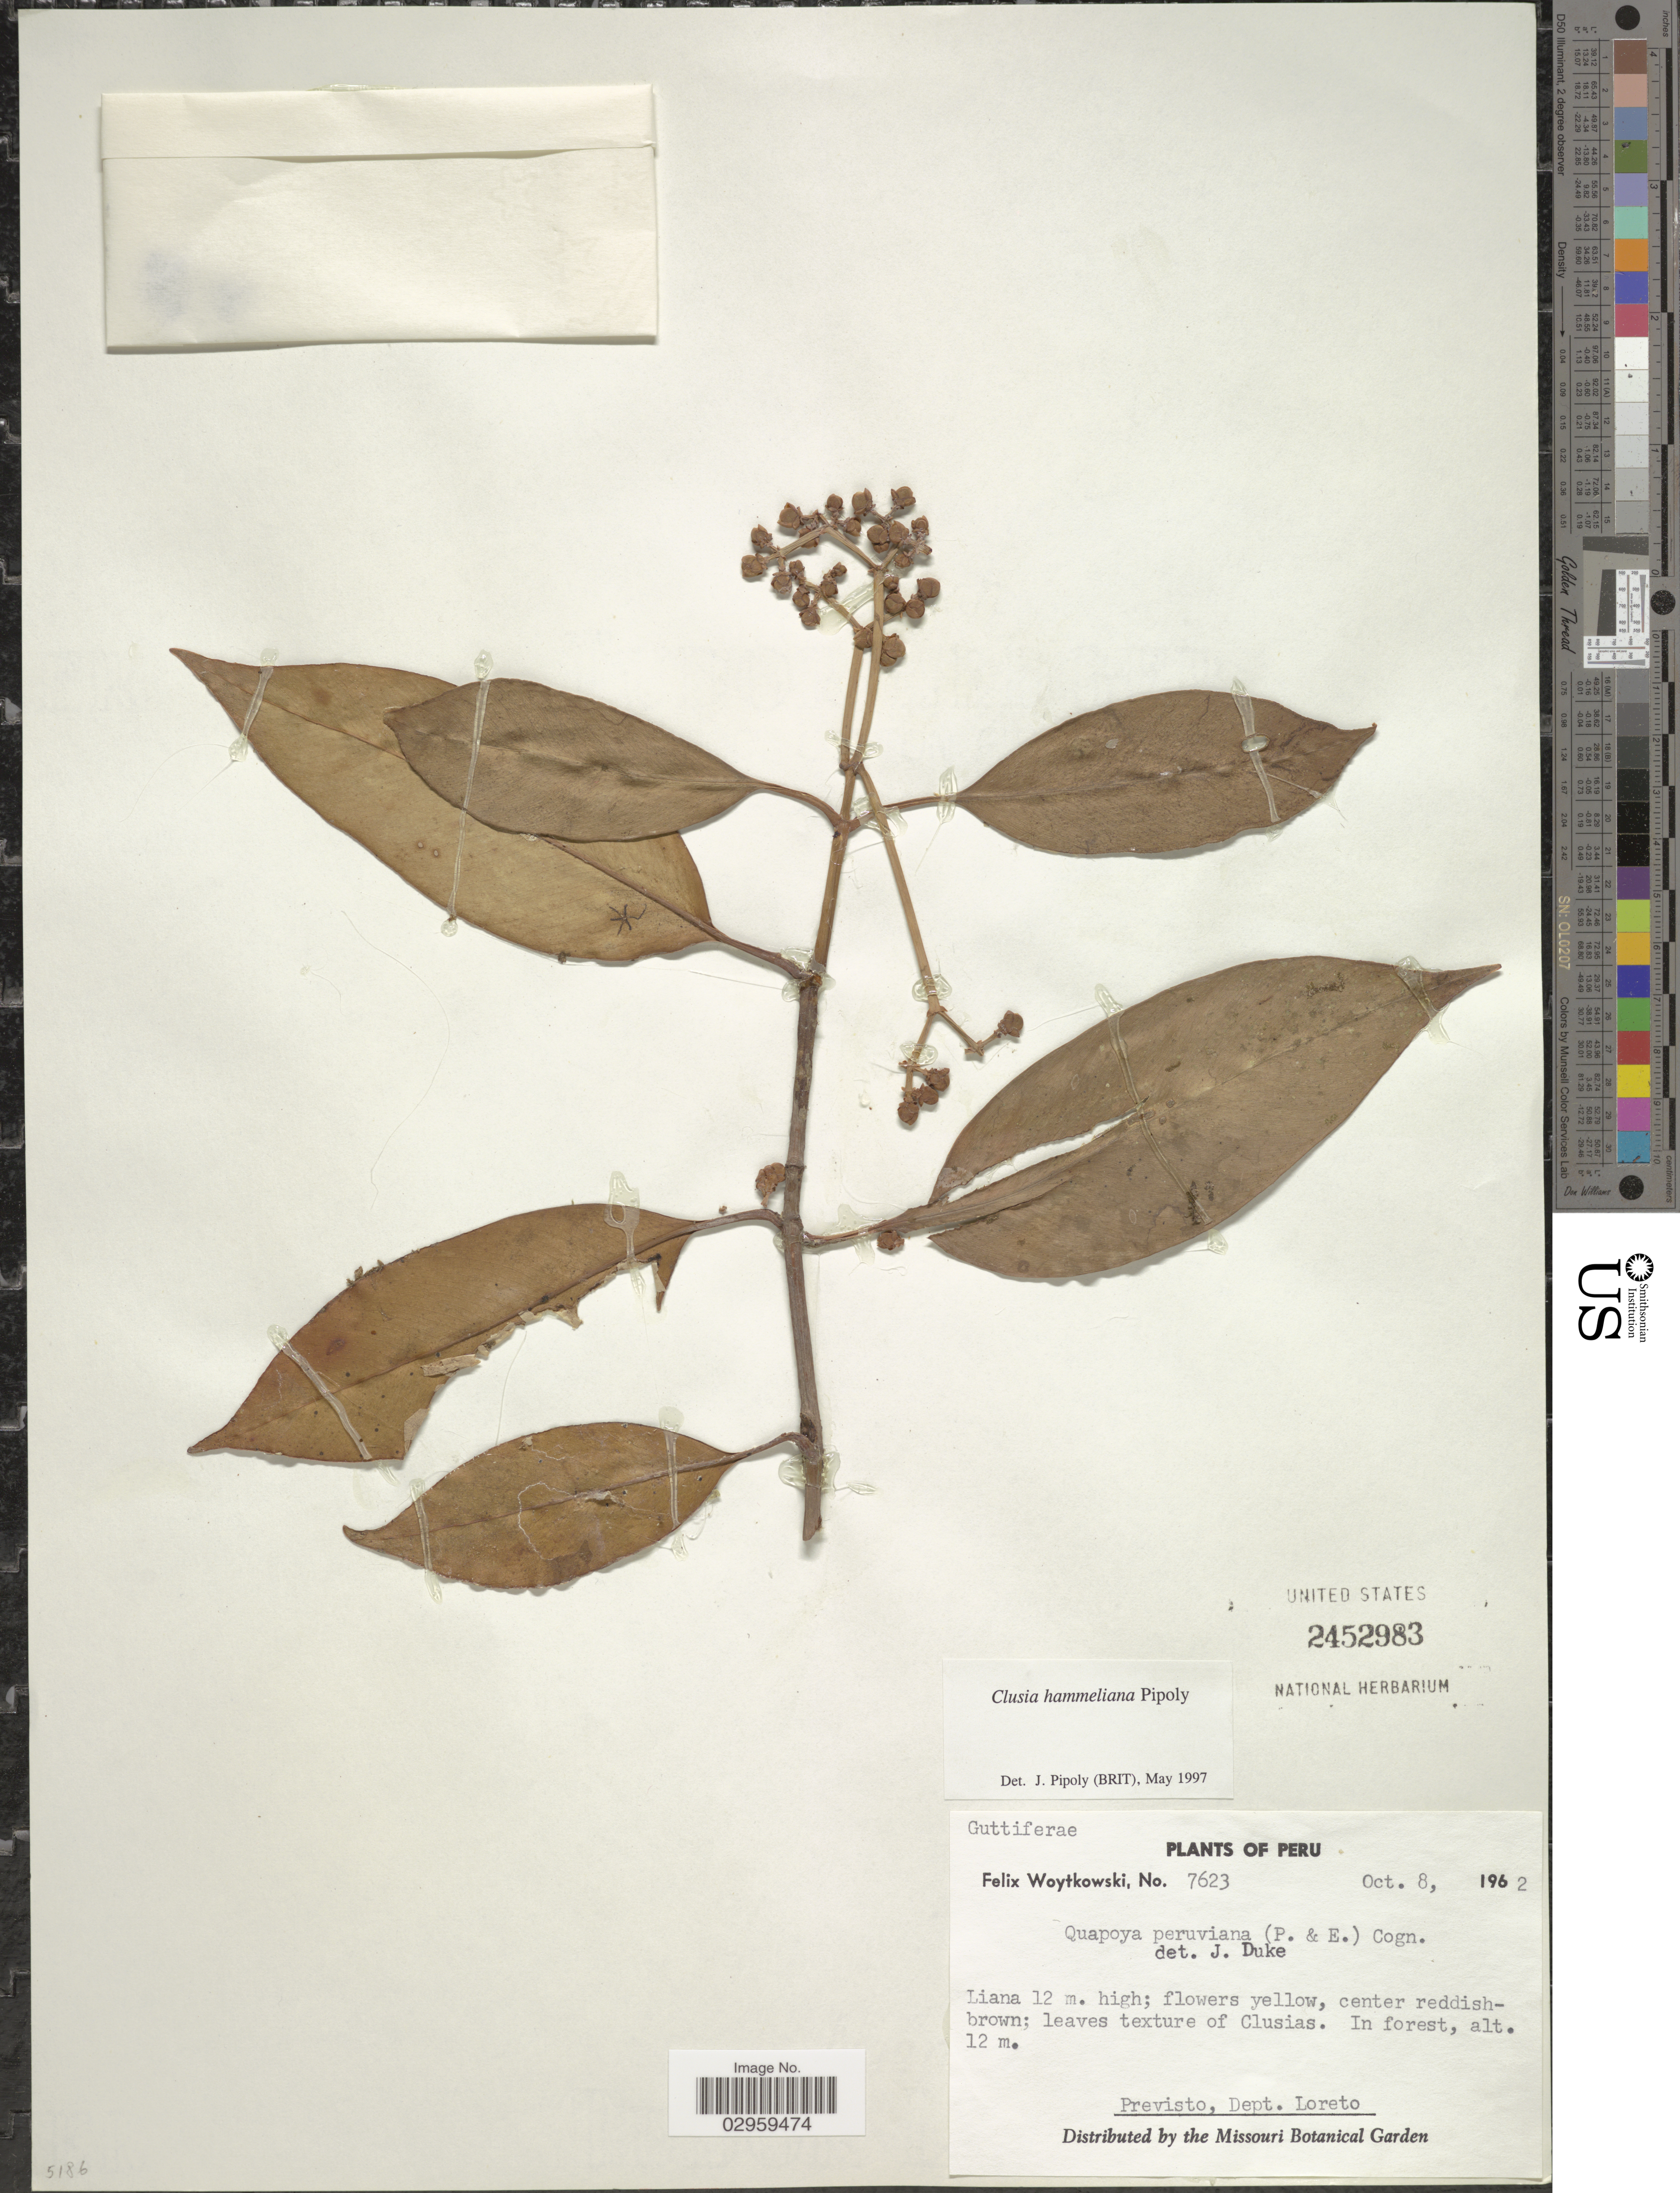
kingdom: Plantae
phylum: Tracheophyta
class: Magnoliopsida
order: Malpighiales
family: Clusiaceae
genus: Clusia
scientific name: Clusia hammeliana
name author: Pipoly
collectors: F. Woytkowski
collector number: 7623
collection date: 1962-10-08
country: Peru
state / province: Loreto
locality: Previsto, Dept. Loreto.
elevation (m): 12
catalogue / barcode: US 2452983